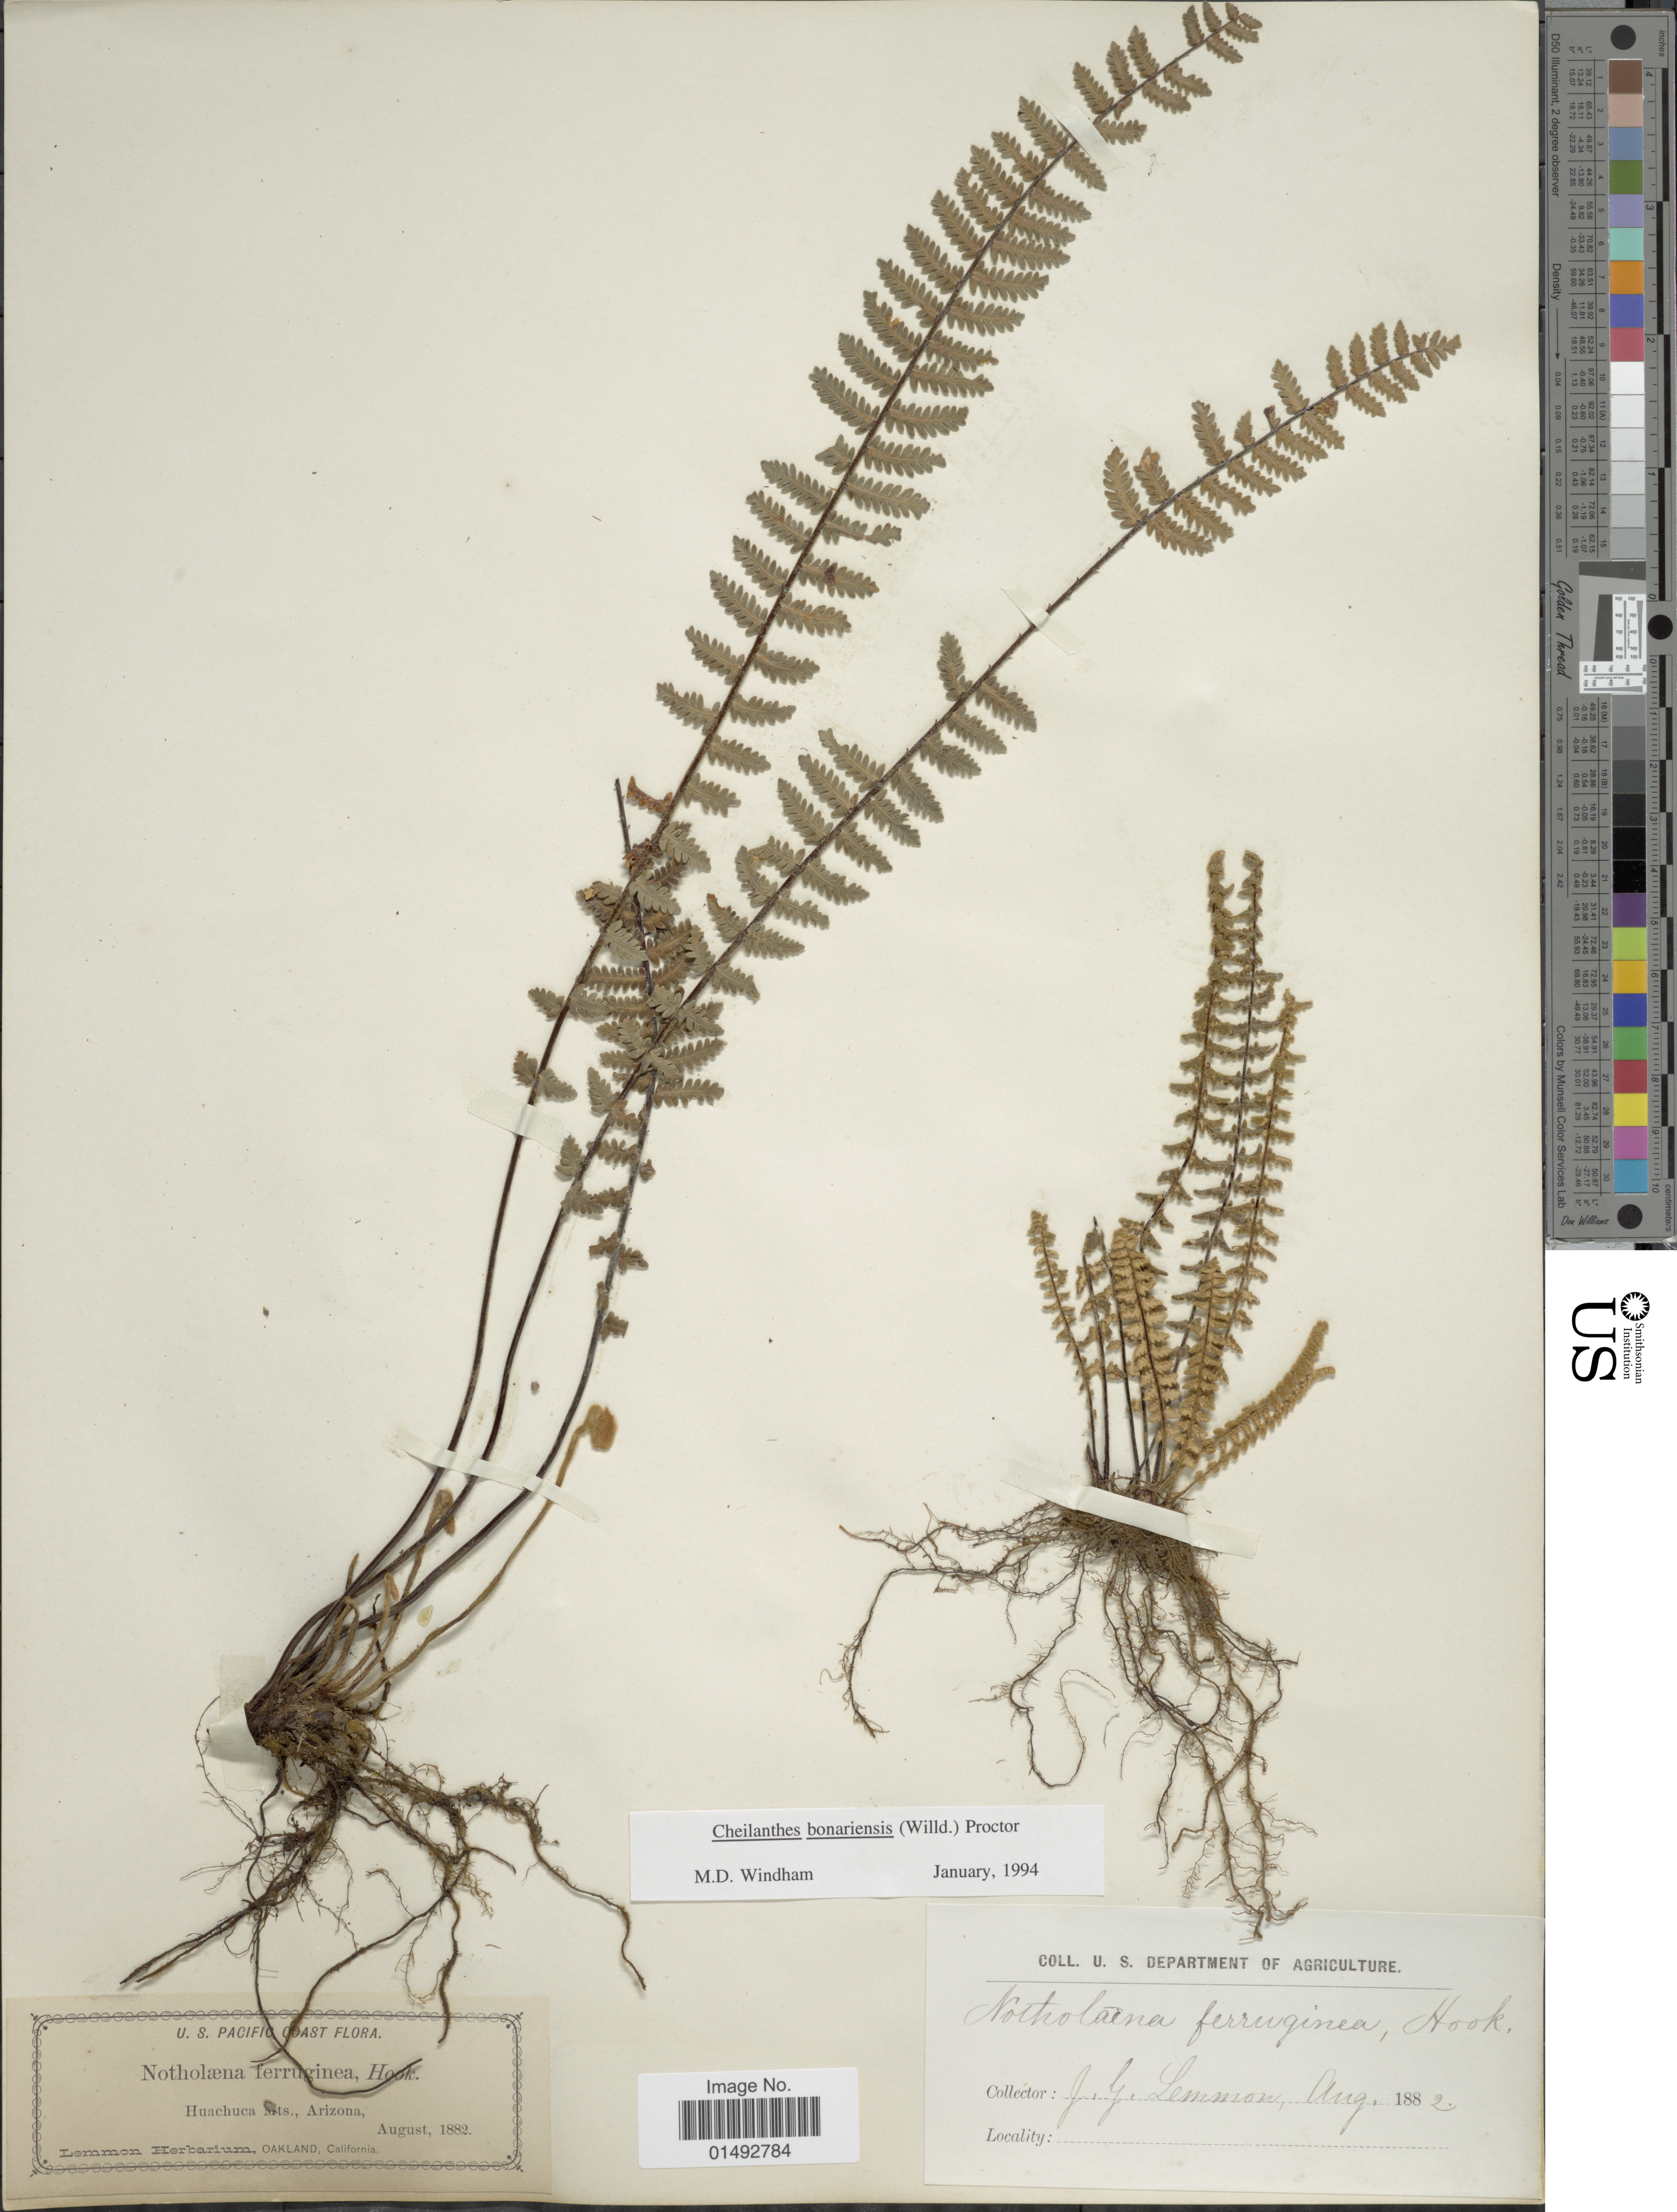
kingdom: Plantae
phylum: Tracheophyta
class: Polypodiopsida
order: Polypodiales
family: Pteridaceae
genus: Myriopteris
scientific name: Myriopteris aurea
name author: (Poir.) Grusz & Windham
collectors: ex herb. Lemmon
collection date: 1882-08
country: United States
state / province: Arizona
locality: U.S. Pacific Coast, Huachuca Mts